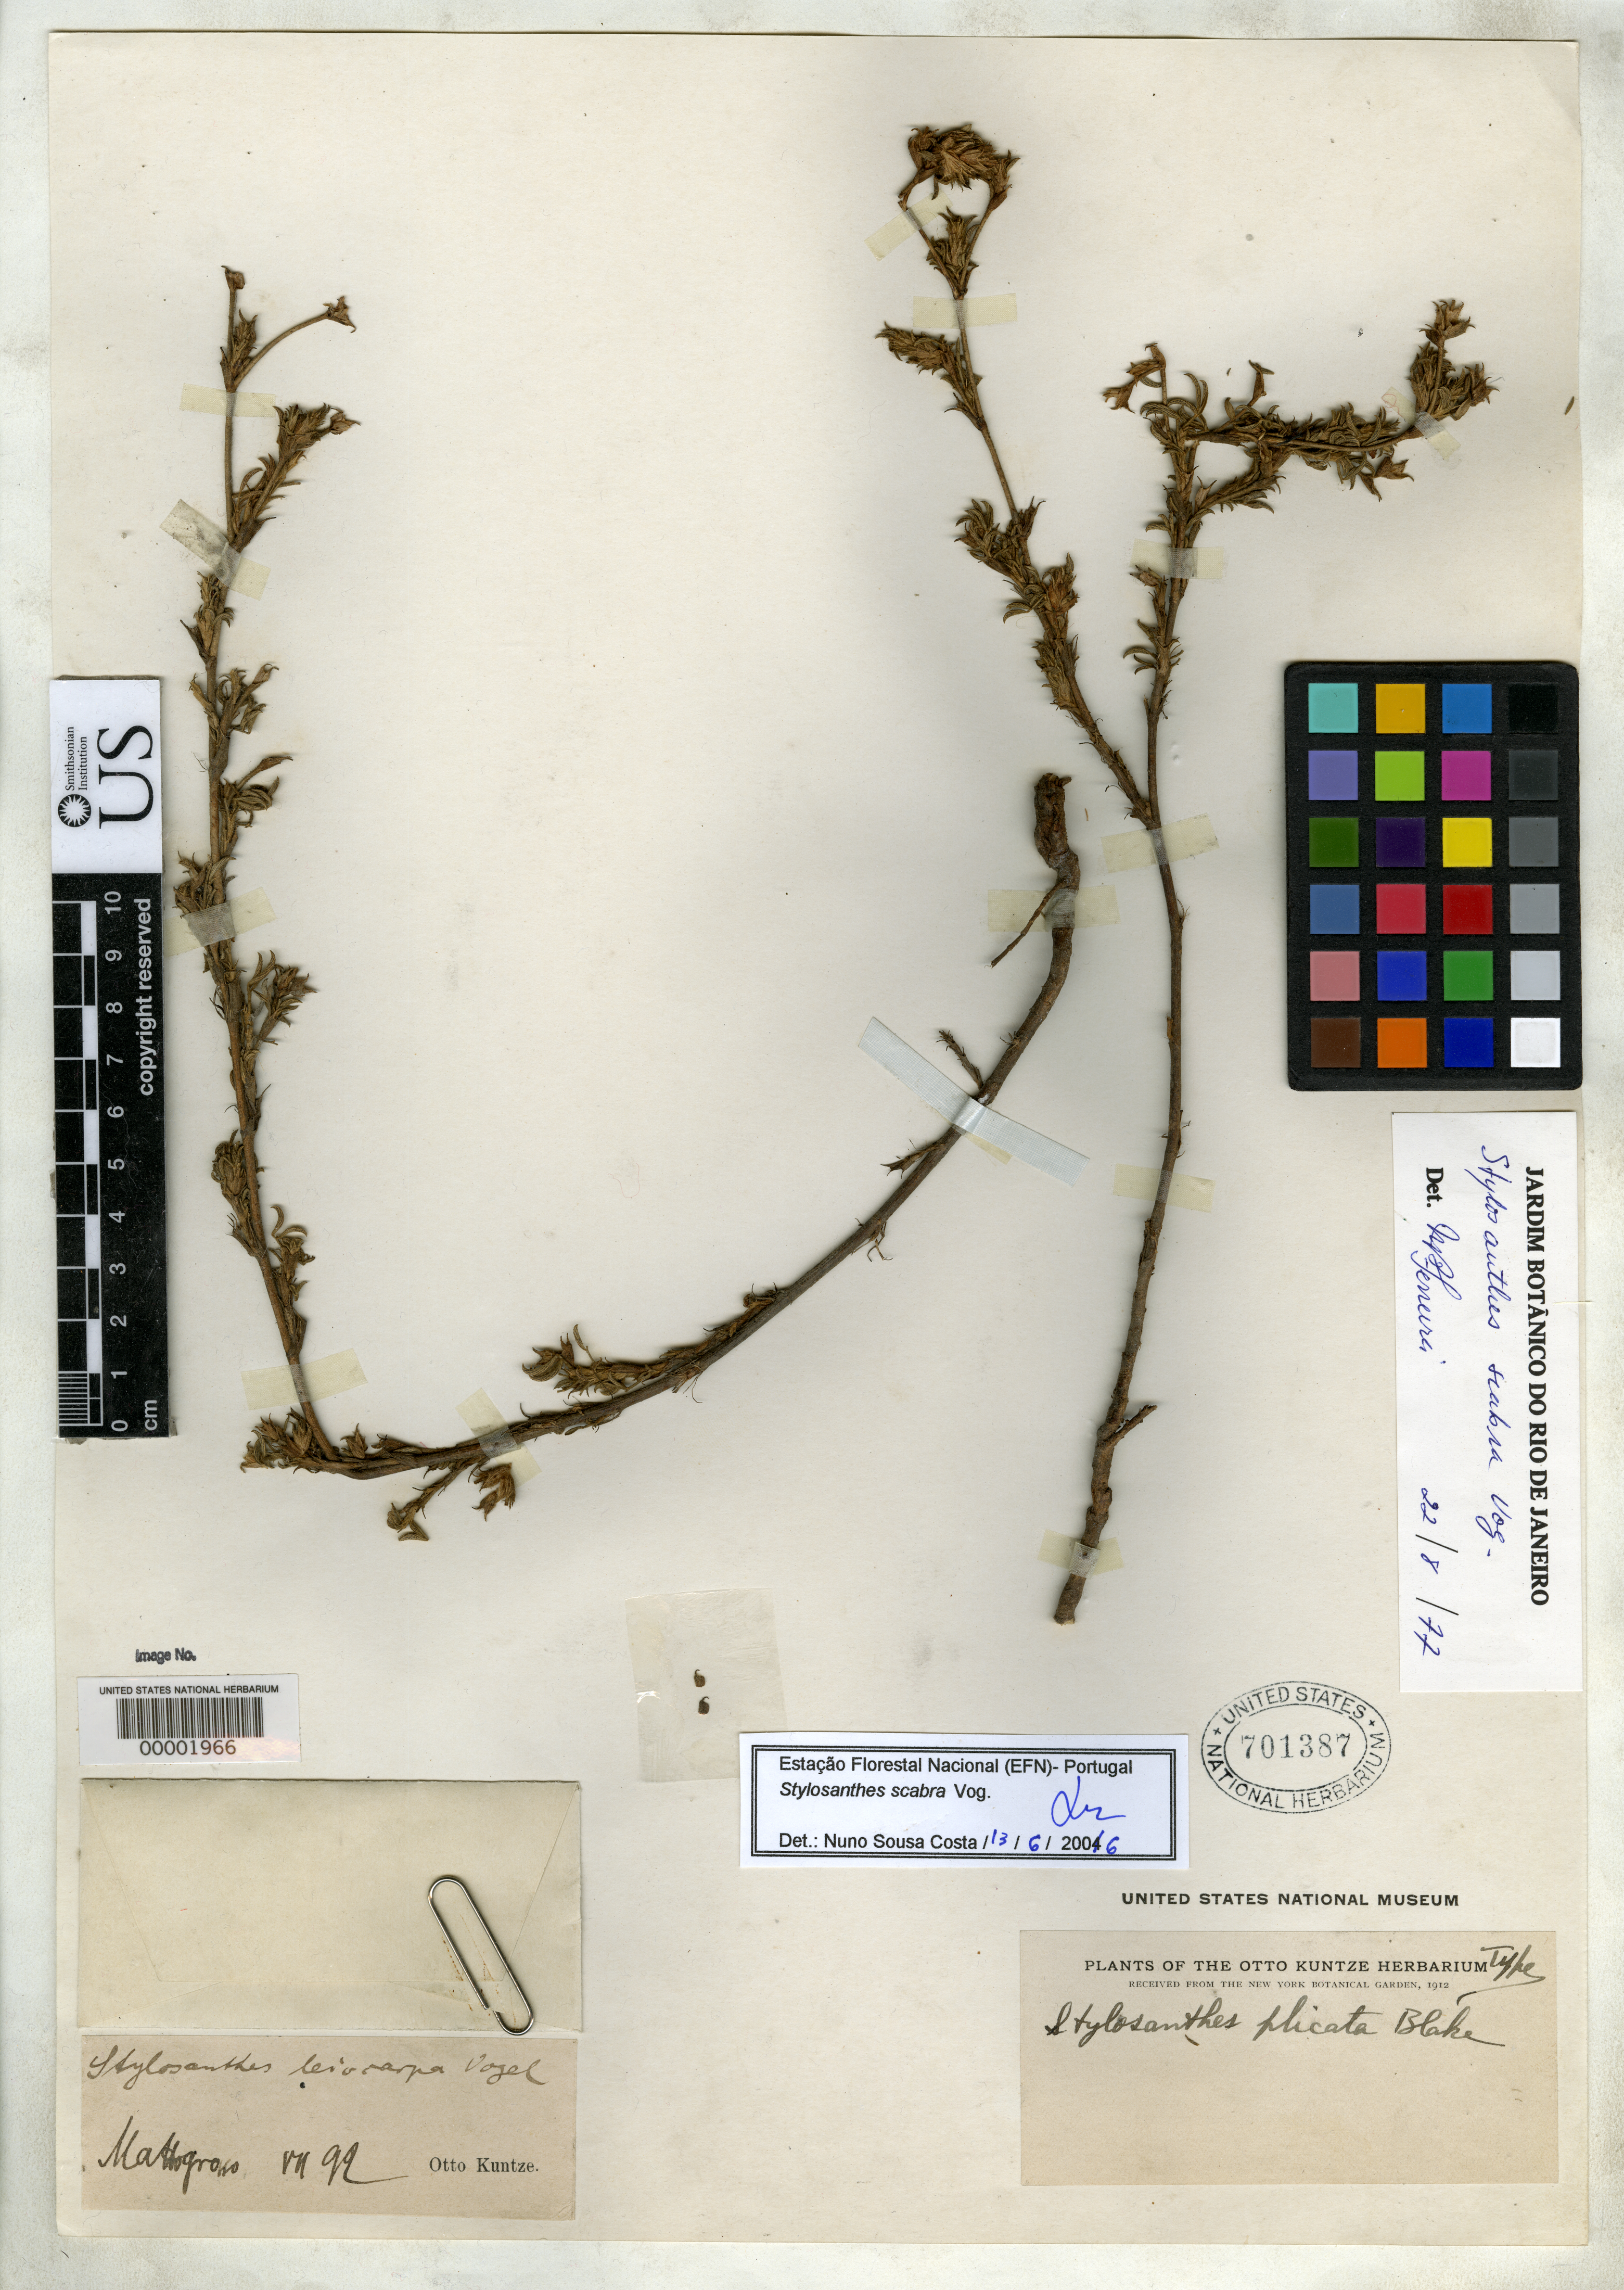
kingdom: Plantae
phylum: Tracheophyta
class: Magnoliopsida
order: Fabales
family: Fabaceae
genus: Stylosanthes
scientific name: Stylosanthes plicata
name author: S.F. Blake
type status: Holotype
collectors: C.E.O. Kuntze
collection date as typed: Jul 1892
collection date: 1892-07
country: Brazil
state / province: Mato Grosso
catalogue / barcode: US 701387